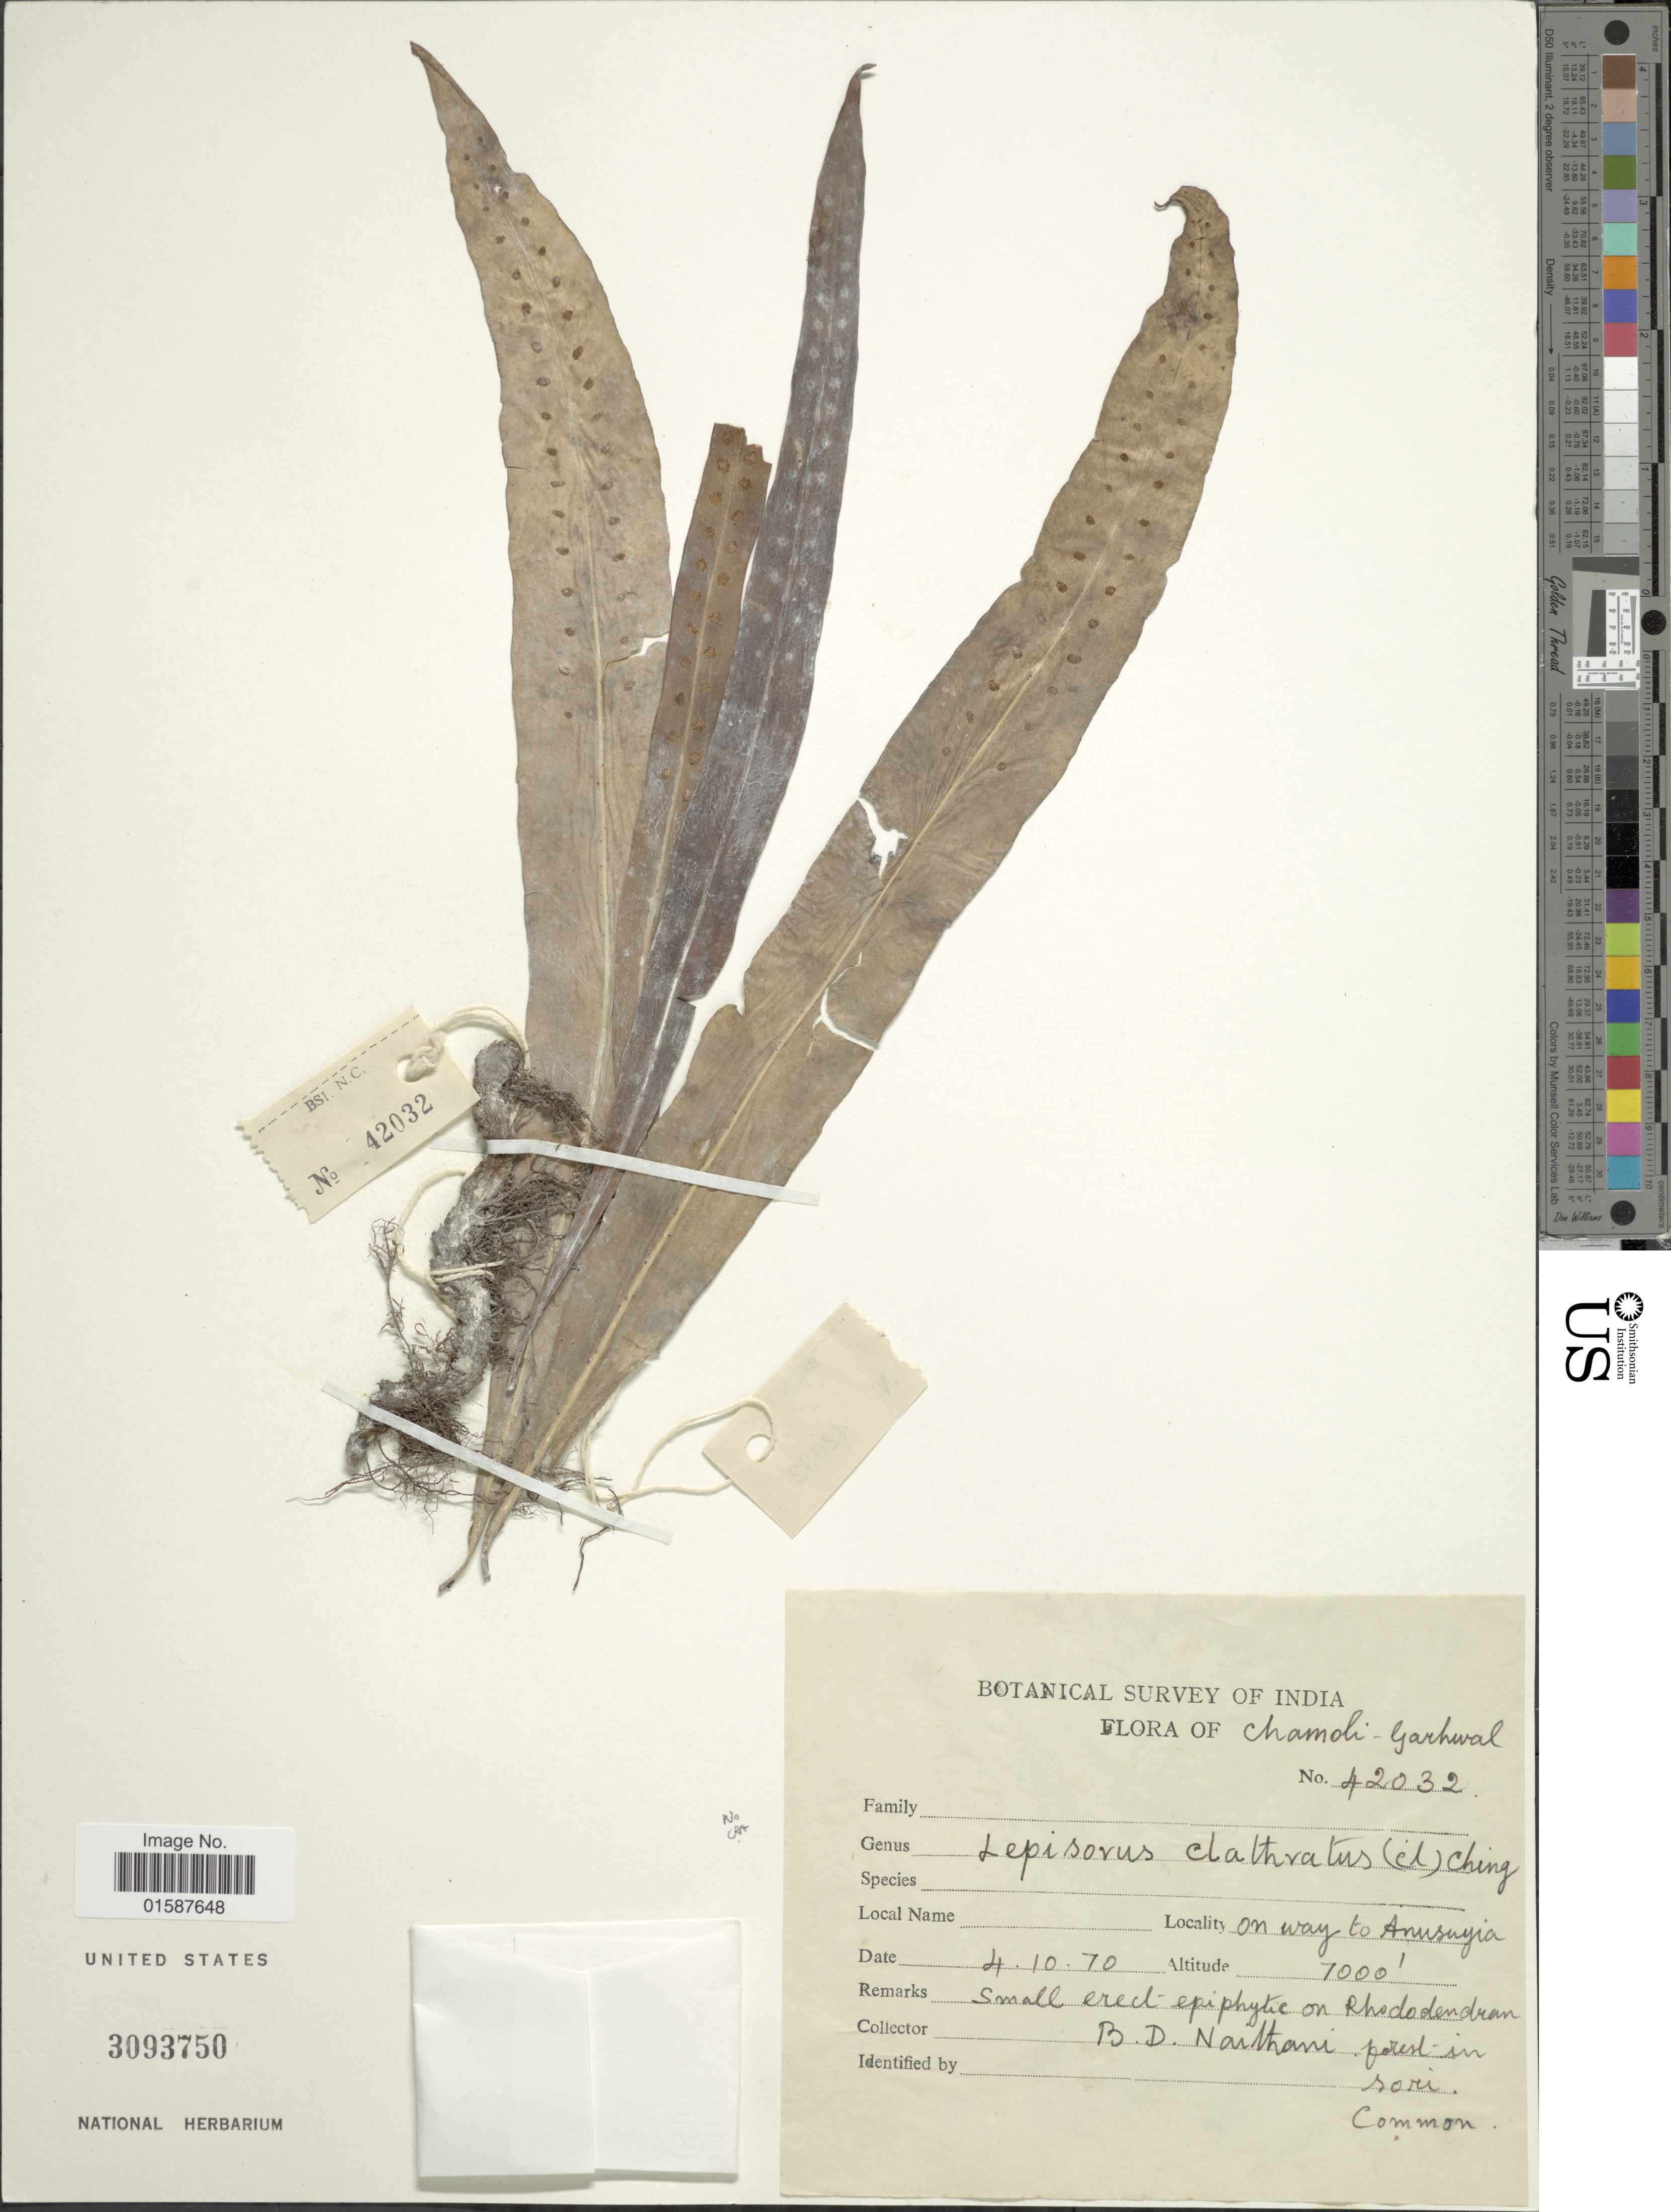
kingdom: Plantae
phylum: Tracheophyta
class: Polypodiopsida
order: Polypodiales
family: Polypodiaceae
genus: Lepisorus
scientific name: Lepisorus clathratus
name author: (C.B. Clarke) Ching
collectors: B. Naithani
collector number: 42032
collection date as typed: Transcribed d/m/y: 4/10/70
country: India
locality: Chamoli-Garhwal, on way to Anusuyia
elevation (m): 2134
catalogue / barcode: US 3093750